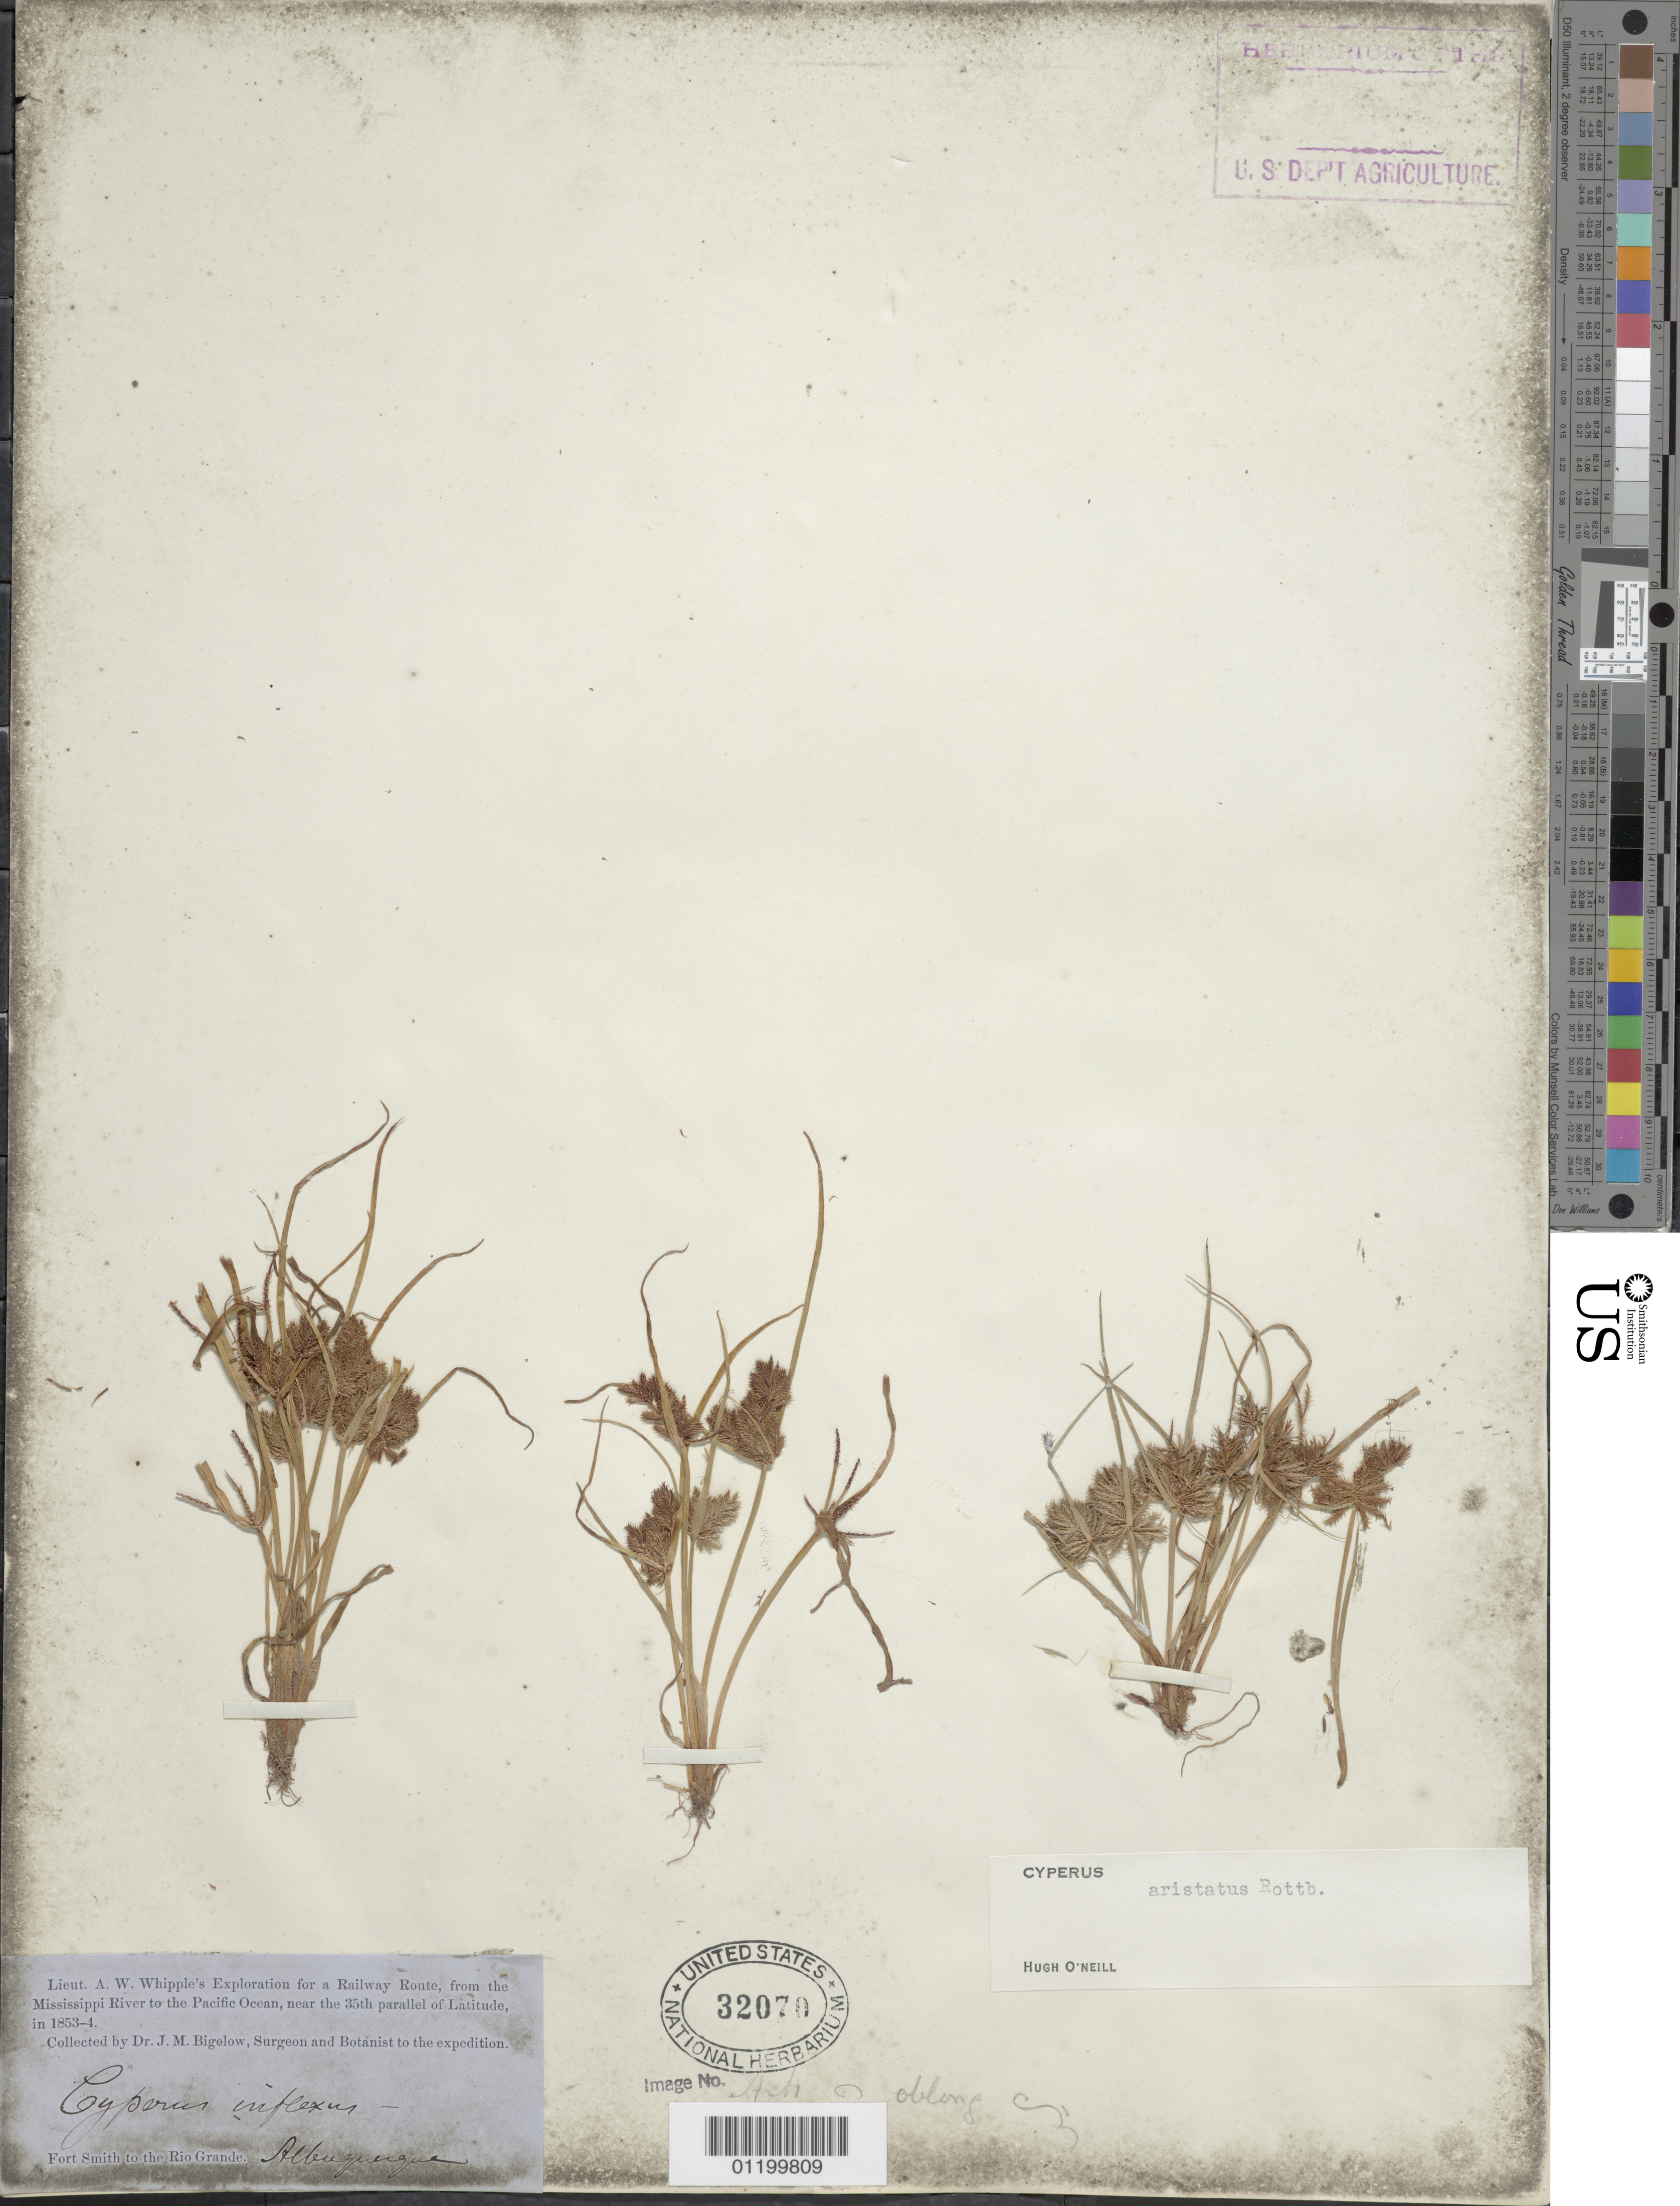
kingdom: Plantae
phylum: Tracheophyta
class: Liliopsida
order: Poales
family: Cyperaceae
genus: Cyperus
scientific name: Cyperus squarrosus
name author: L.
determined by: Strong, Mark T., (BOT), Smithsonian Institution - National Museum of Natural History (UNITED STATES)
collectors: J. M. Bigelow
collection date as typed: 1853 to -- --- 1854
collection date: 1853/1854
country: United States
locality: Fort Smith to the Rio Grande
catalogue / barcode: US 32070